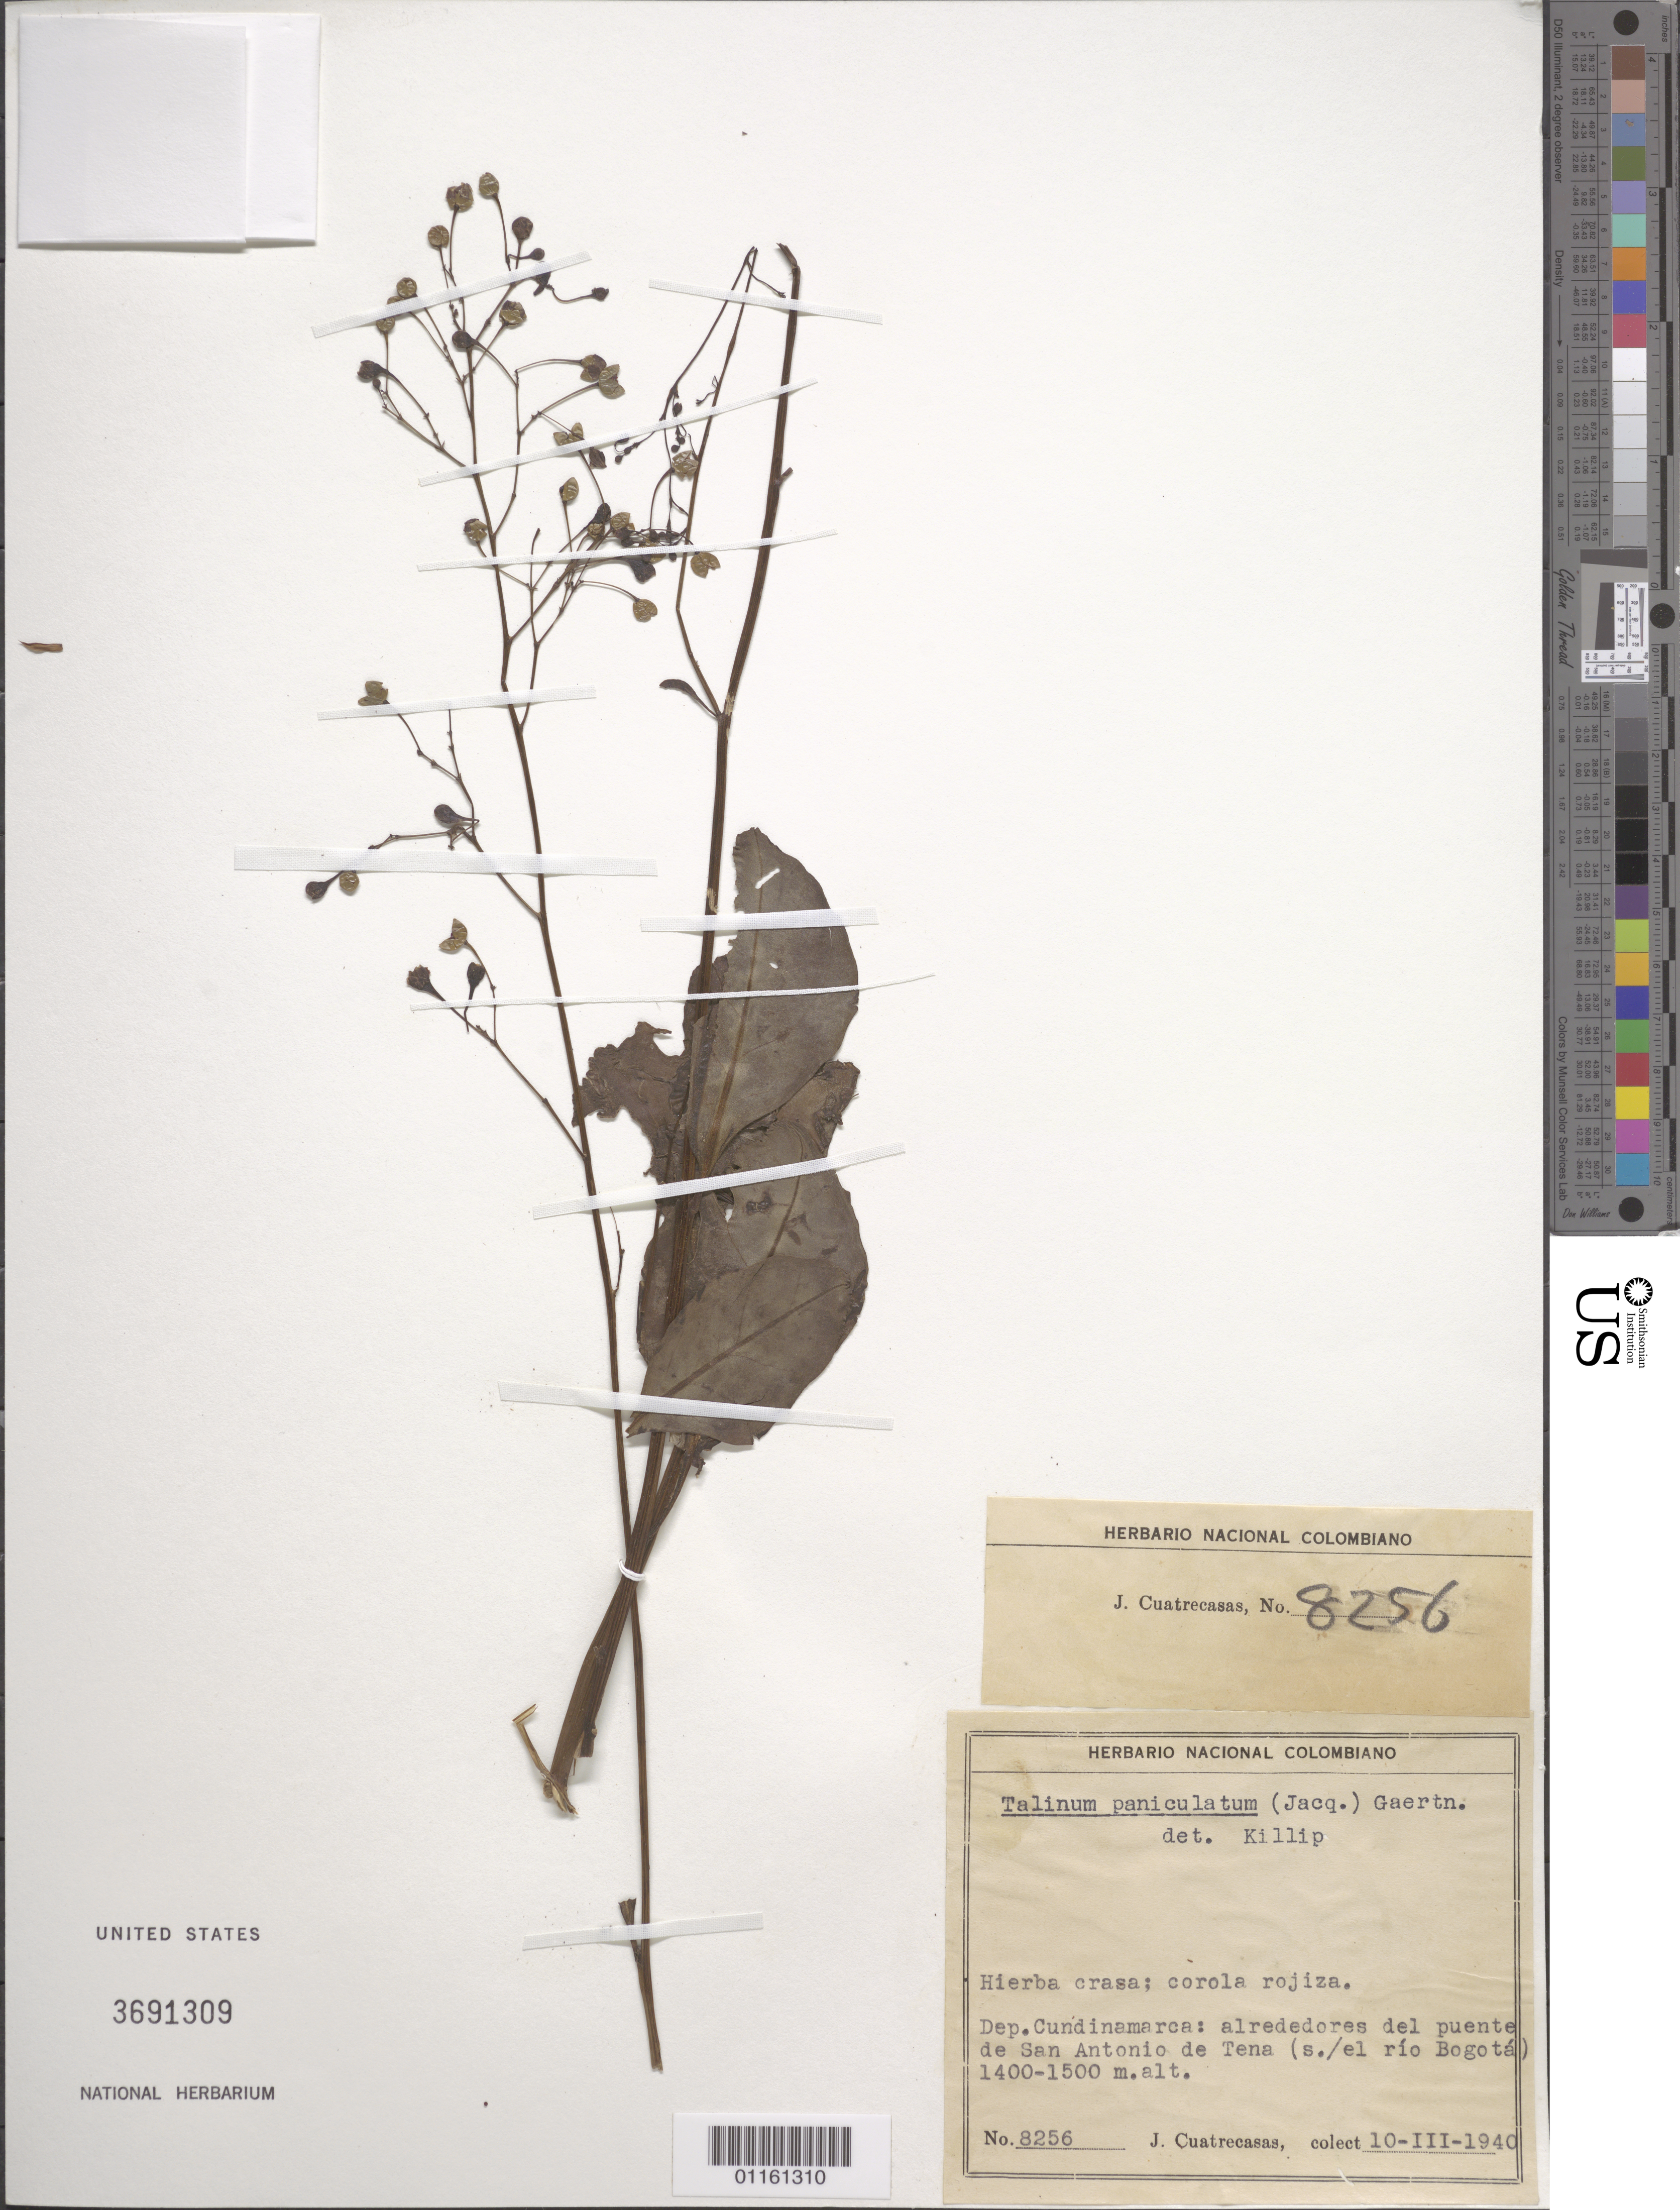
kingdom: Plantae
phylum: Tracheophyta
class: Magnoliopsida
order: Caryophyllales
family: Talinaceae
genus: Talinum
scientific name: Talinum paniculatum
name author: (Jacq.) Gaertn.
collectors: J. Cuatrecasas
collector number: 8256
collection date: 1940-03-10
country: Colombia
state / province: Cundinamarca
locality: alrededores del puente de San Antonio de Tena ( s. /el rio Bogota)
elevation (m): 1400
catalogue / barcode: US 1161310